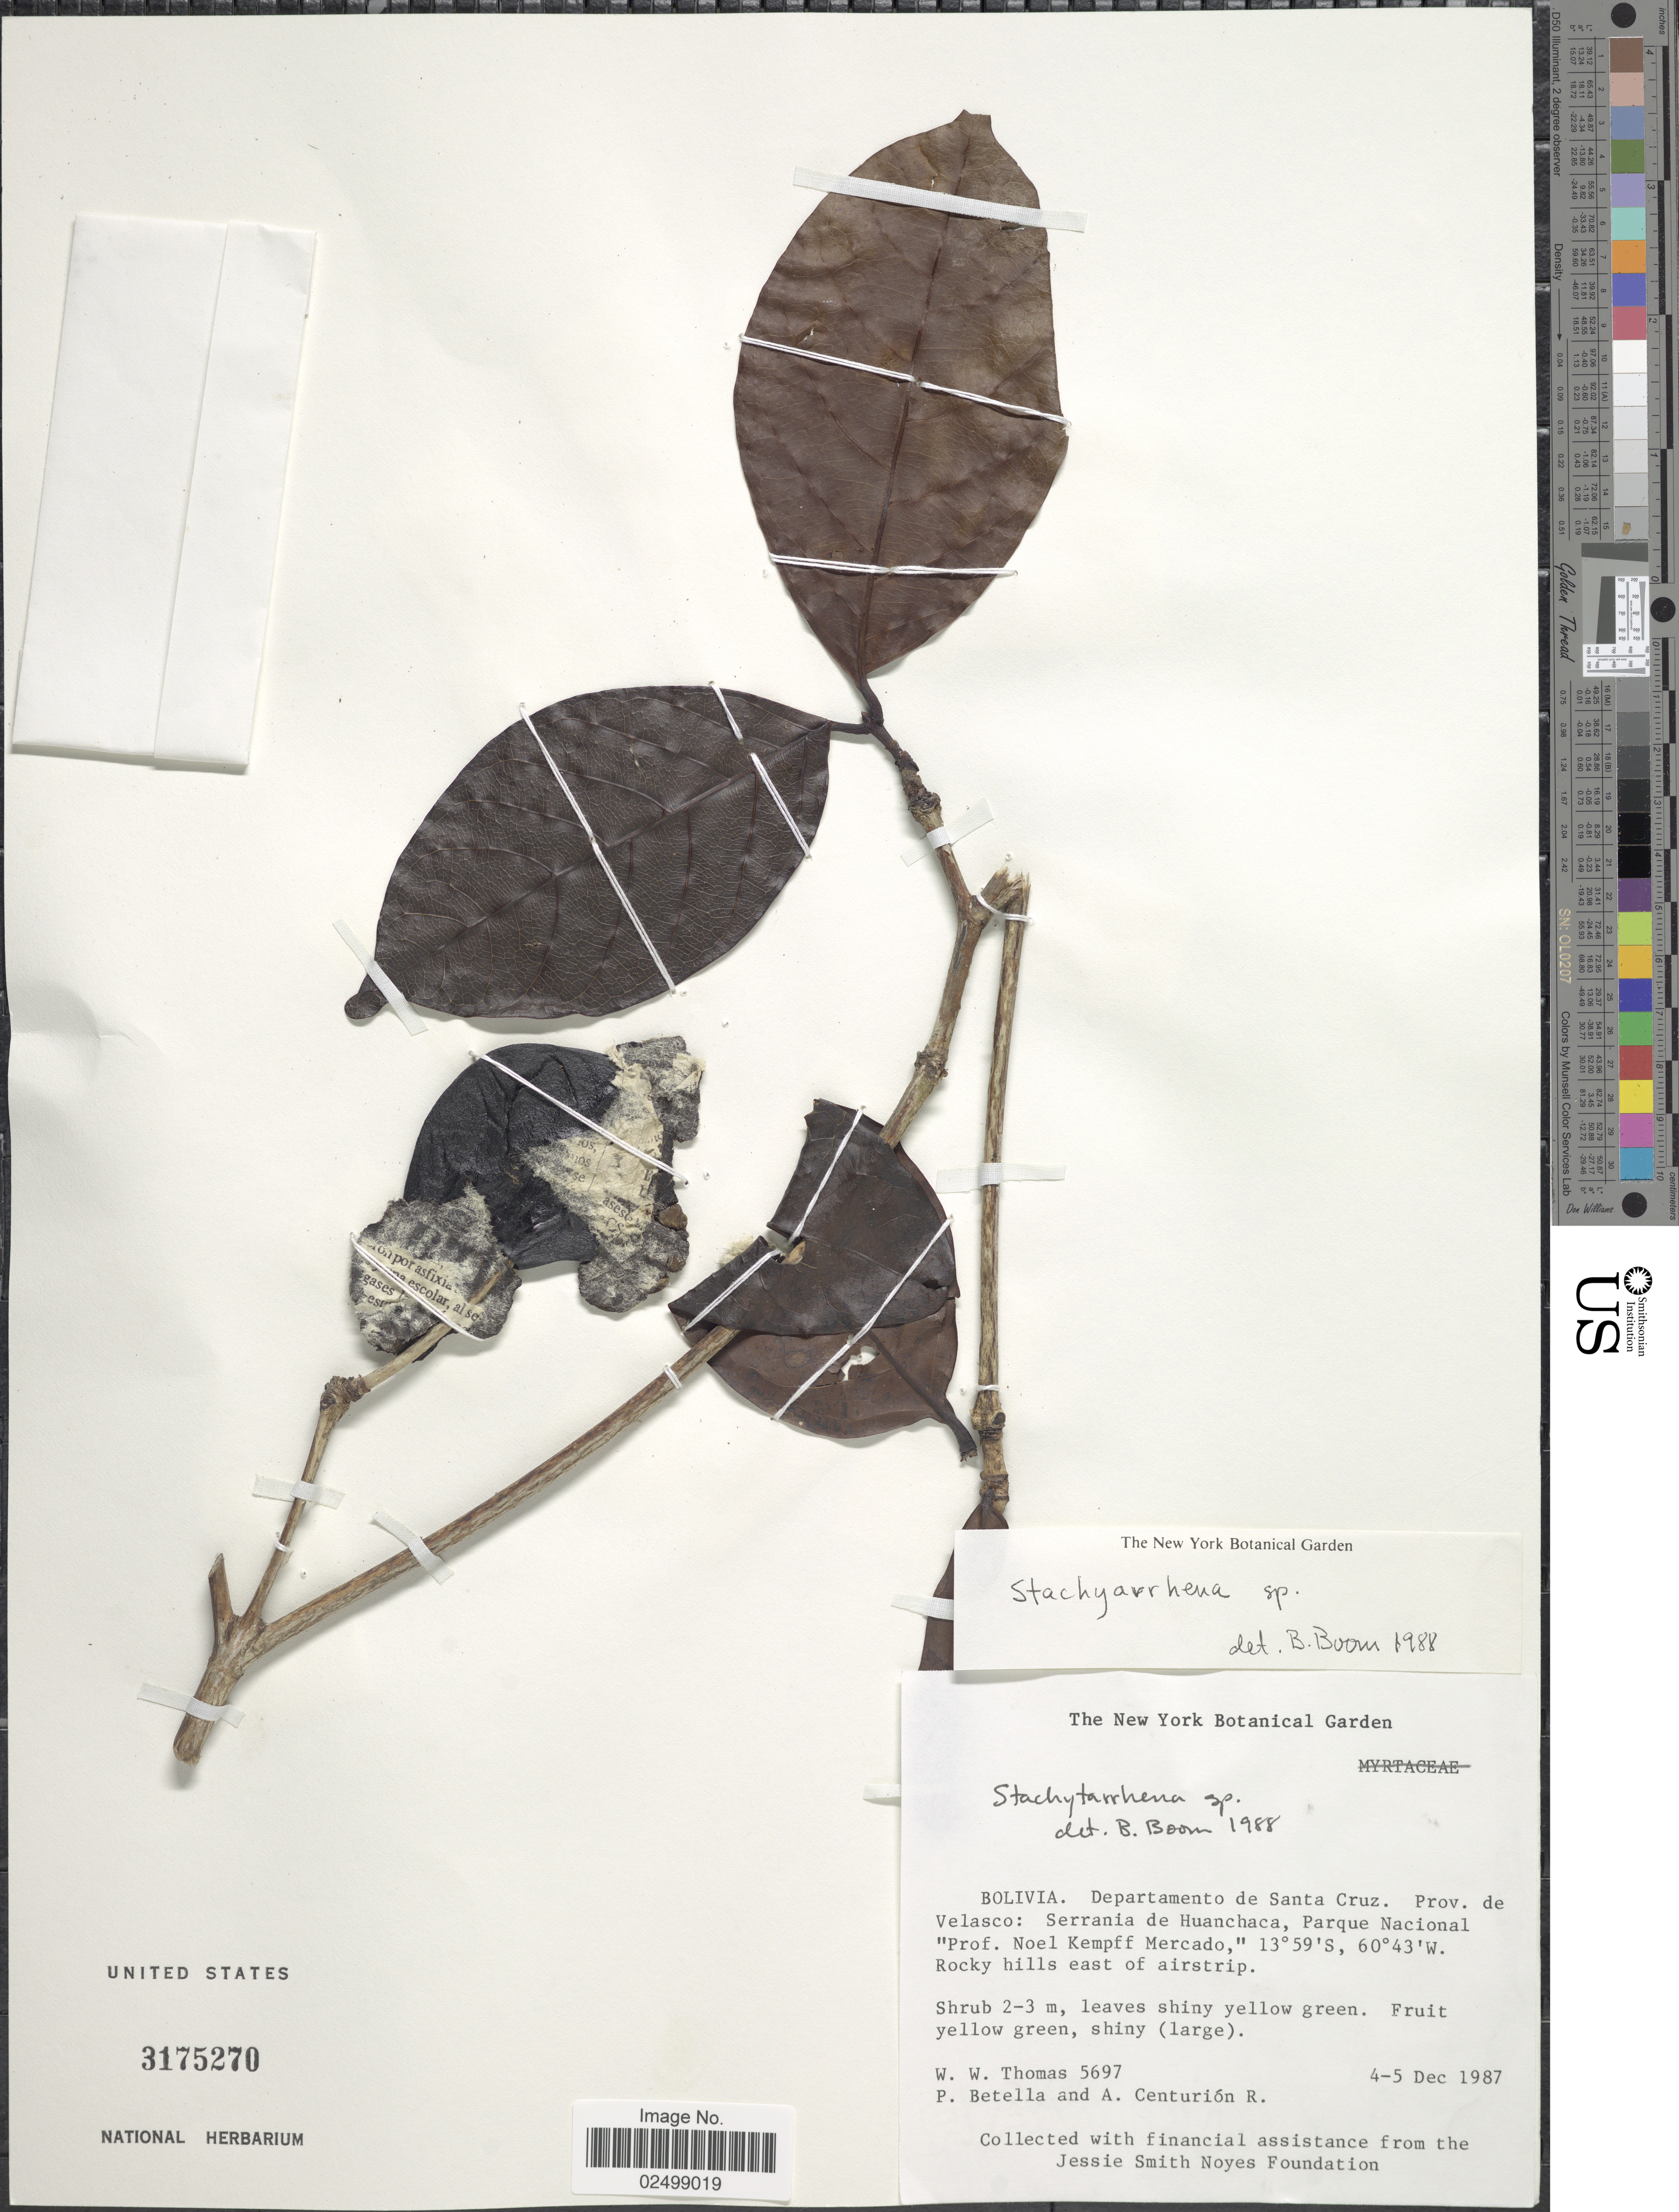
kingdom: Plantae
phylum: Tracheophyta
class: Magnoliopsida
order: Gentianales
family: Rubiaceae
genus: Stachyarrhena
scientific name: Stachyarrhena sp.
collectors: W. W. Thomas, P. Betella & A. Centurión R.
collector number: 5697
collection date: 1987-12-04/1987-12-05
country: Bolivia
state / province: Santa Cruz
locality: Prov. de Velasco: Serrania de Huanchaca, Parque Nacional "Prof. Noel Kempff Mercado"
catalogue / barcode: US 3175270